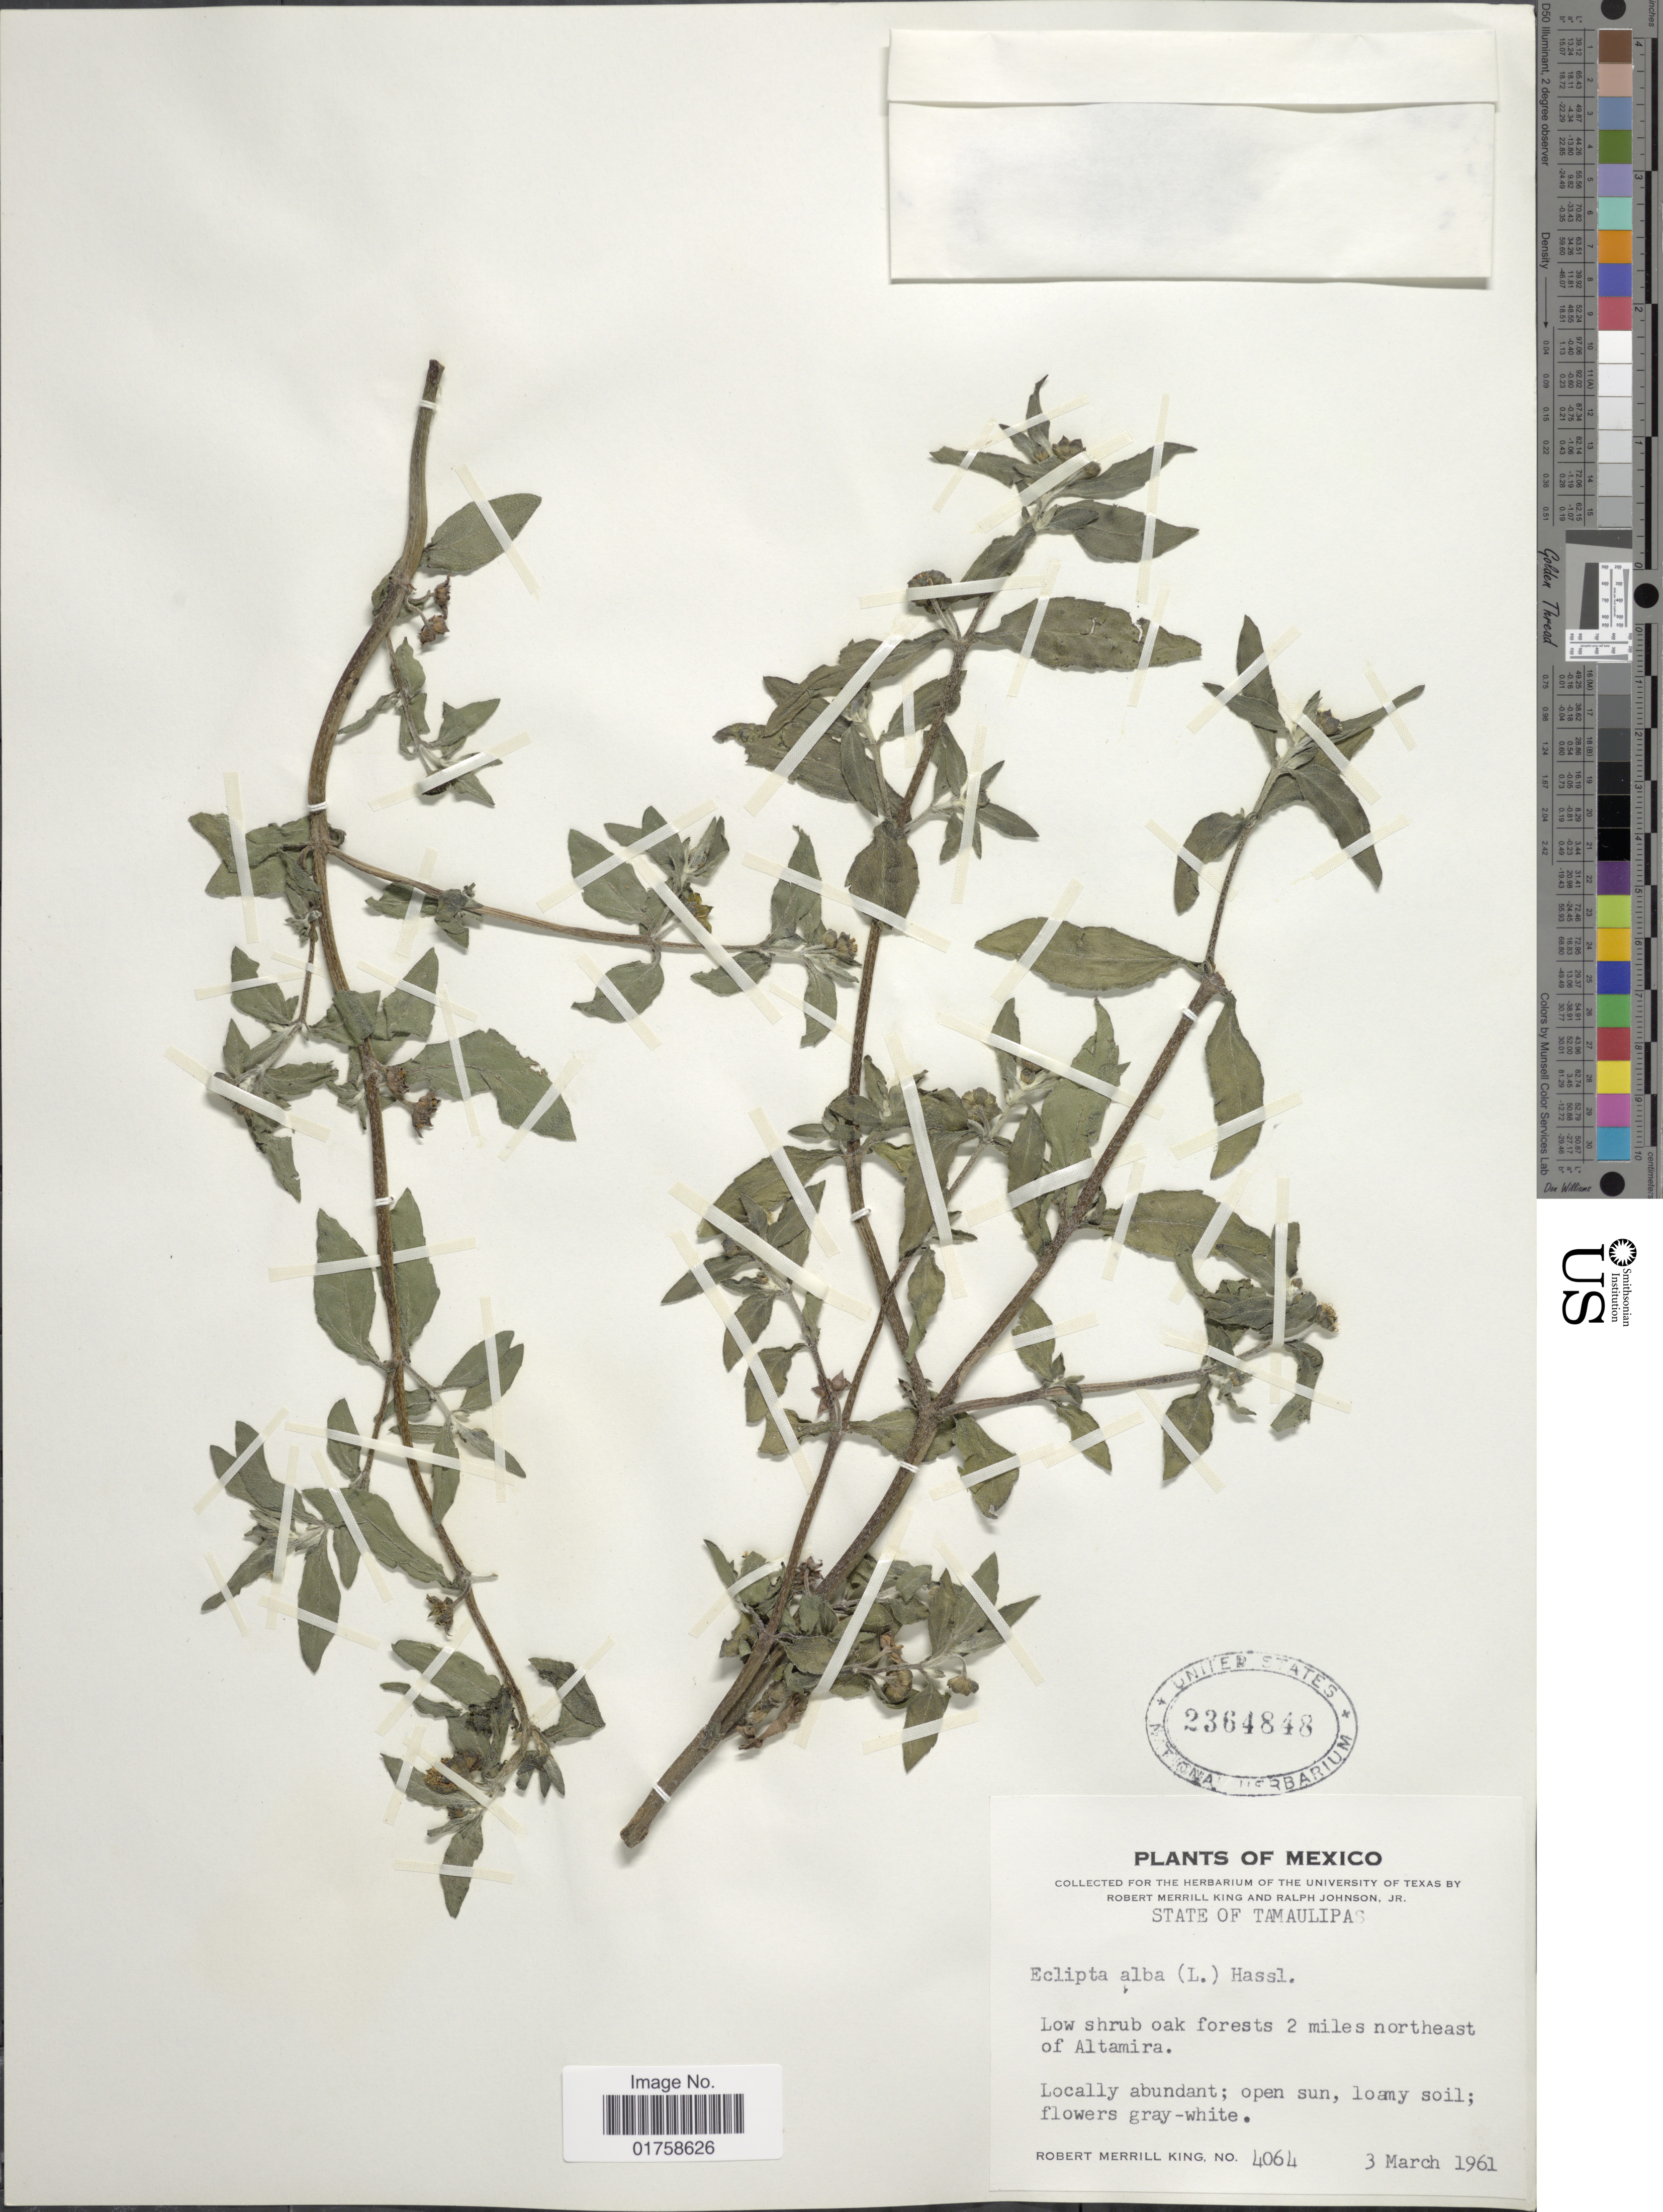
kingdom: Plantae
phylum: Tracheophyta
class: Magnoliopsida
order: Asterales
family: Asteraceae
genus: Eclipta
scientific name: Eclipta alba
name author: (L.) Hassk.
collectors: R. M. King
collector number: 4064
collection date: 1961-03-03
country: Mexico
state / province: Tamaulipas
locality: Mexico. State of Tamaulipas. Low shrub oak forests 2 miles northeast of Altamira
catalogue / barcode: US 2364848